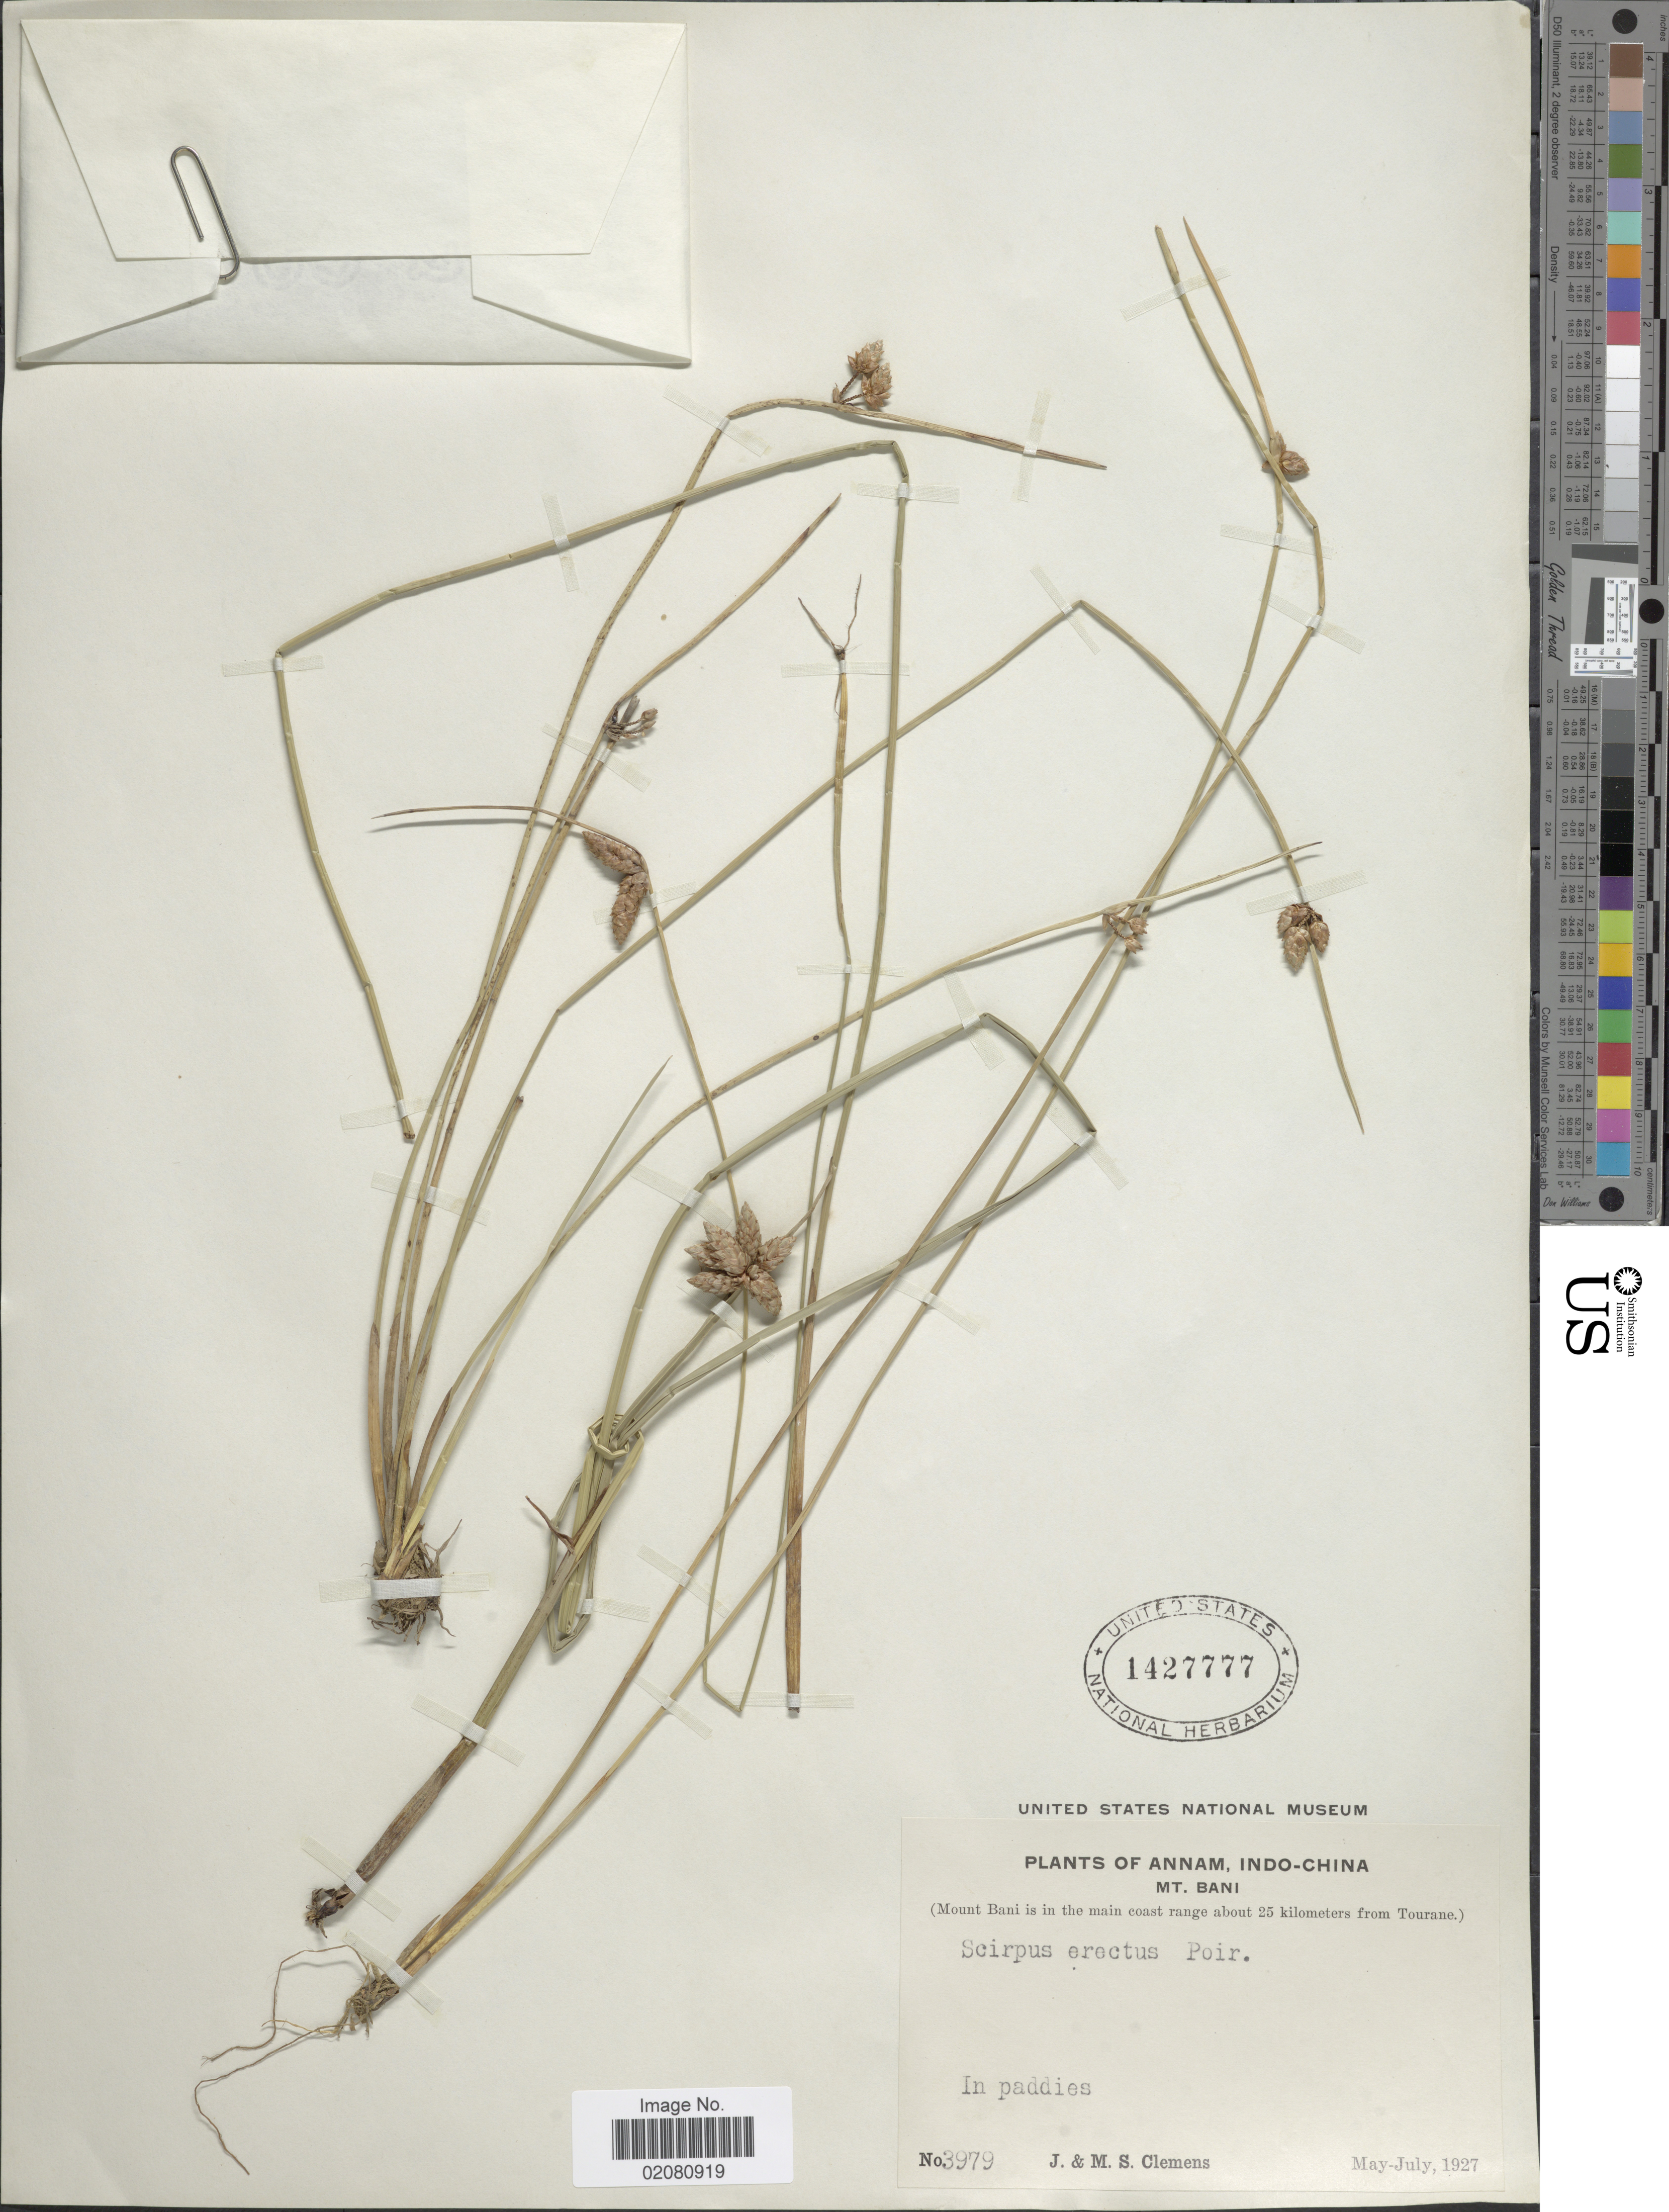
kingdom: Plantae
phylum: Tracheophyta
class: Liliopsida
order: Poales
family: Cyperaceae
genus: Schoenoplectus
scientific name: Schoenoplectus juncoides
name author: (Roxb.) Palla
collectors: J. Clemens & M. S. Clemens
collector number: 3979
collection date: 1927-05/1927-07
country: Vietnam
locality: Annam, Indo-China. Mt. Bani. (Mount Bani is in the main coast range about 25 kilometers from Tourane)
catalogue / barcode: US 1427777